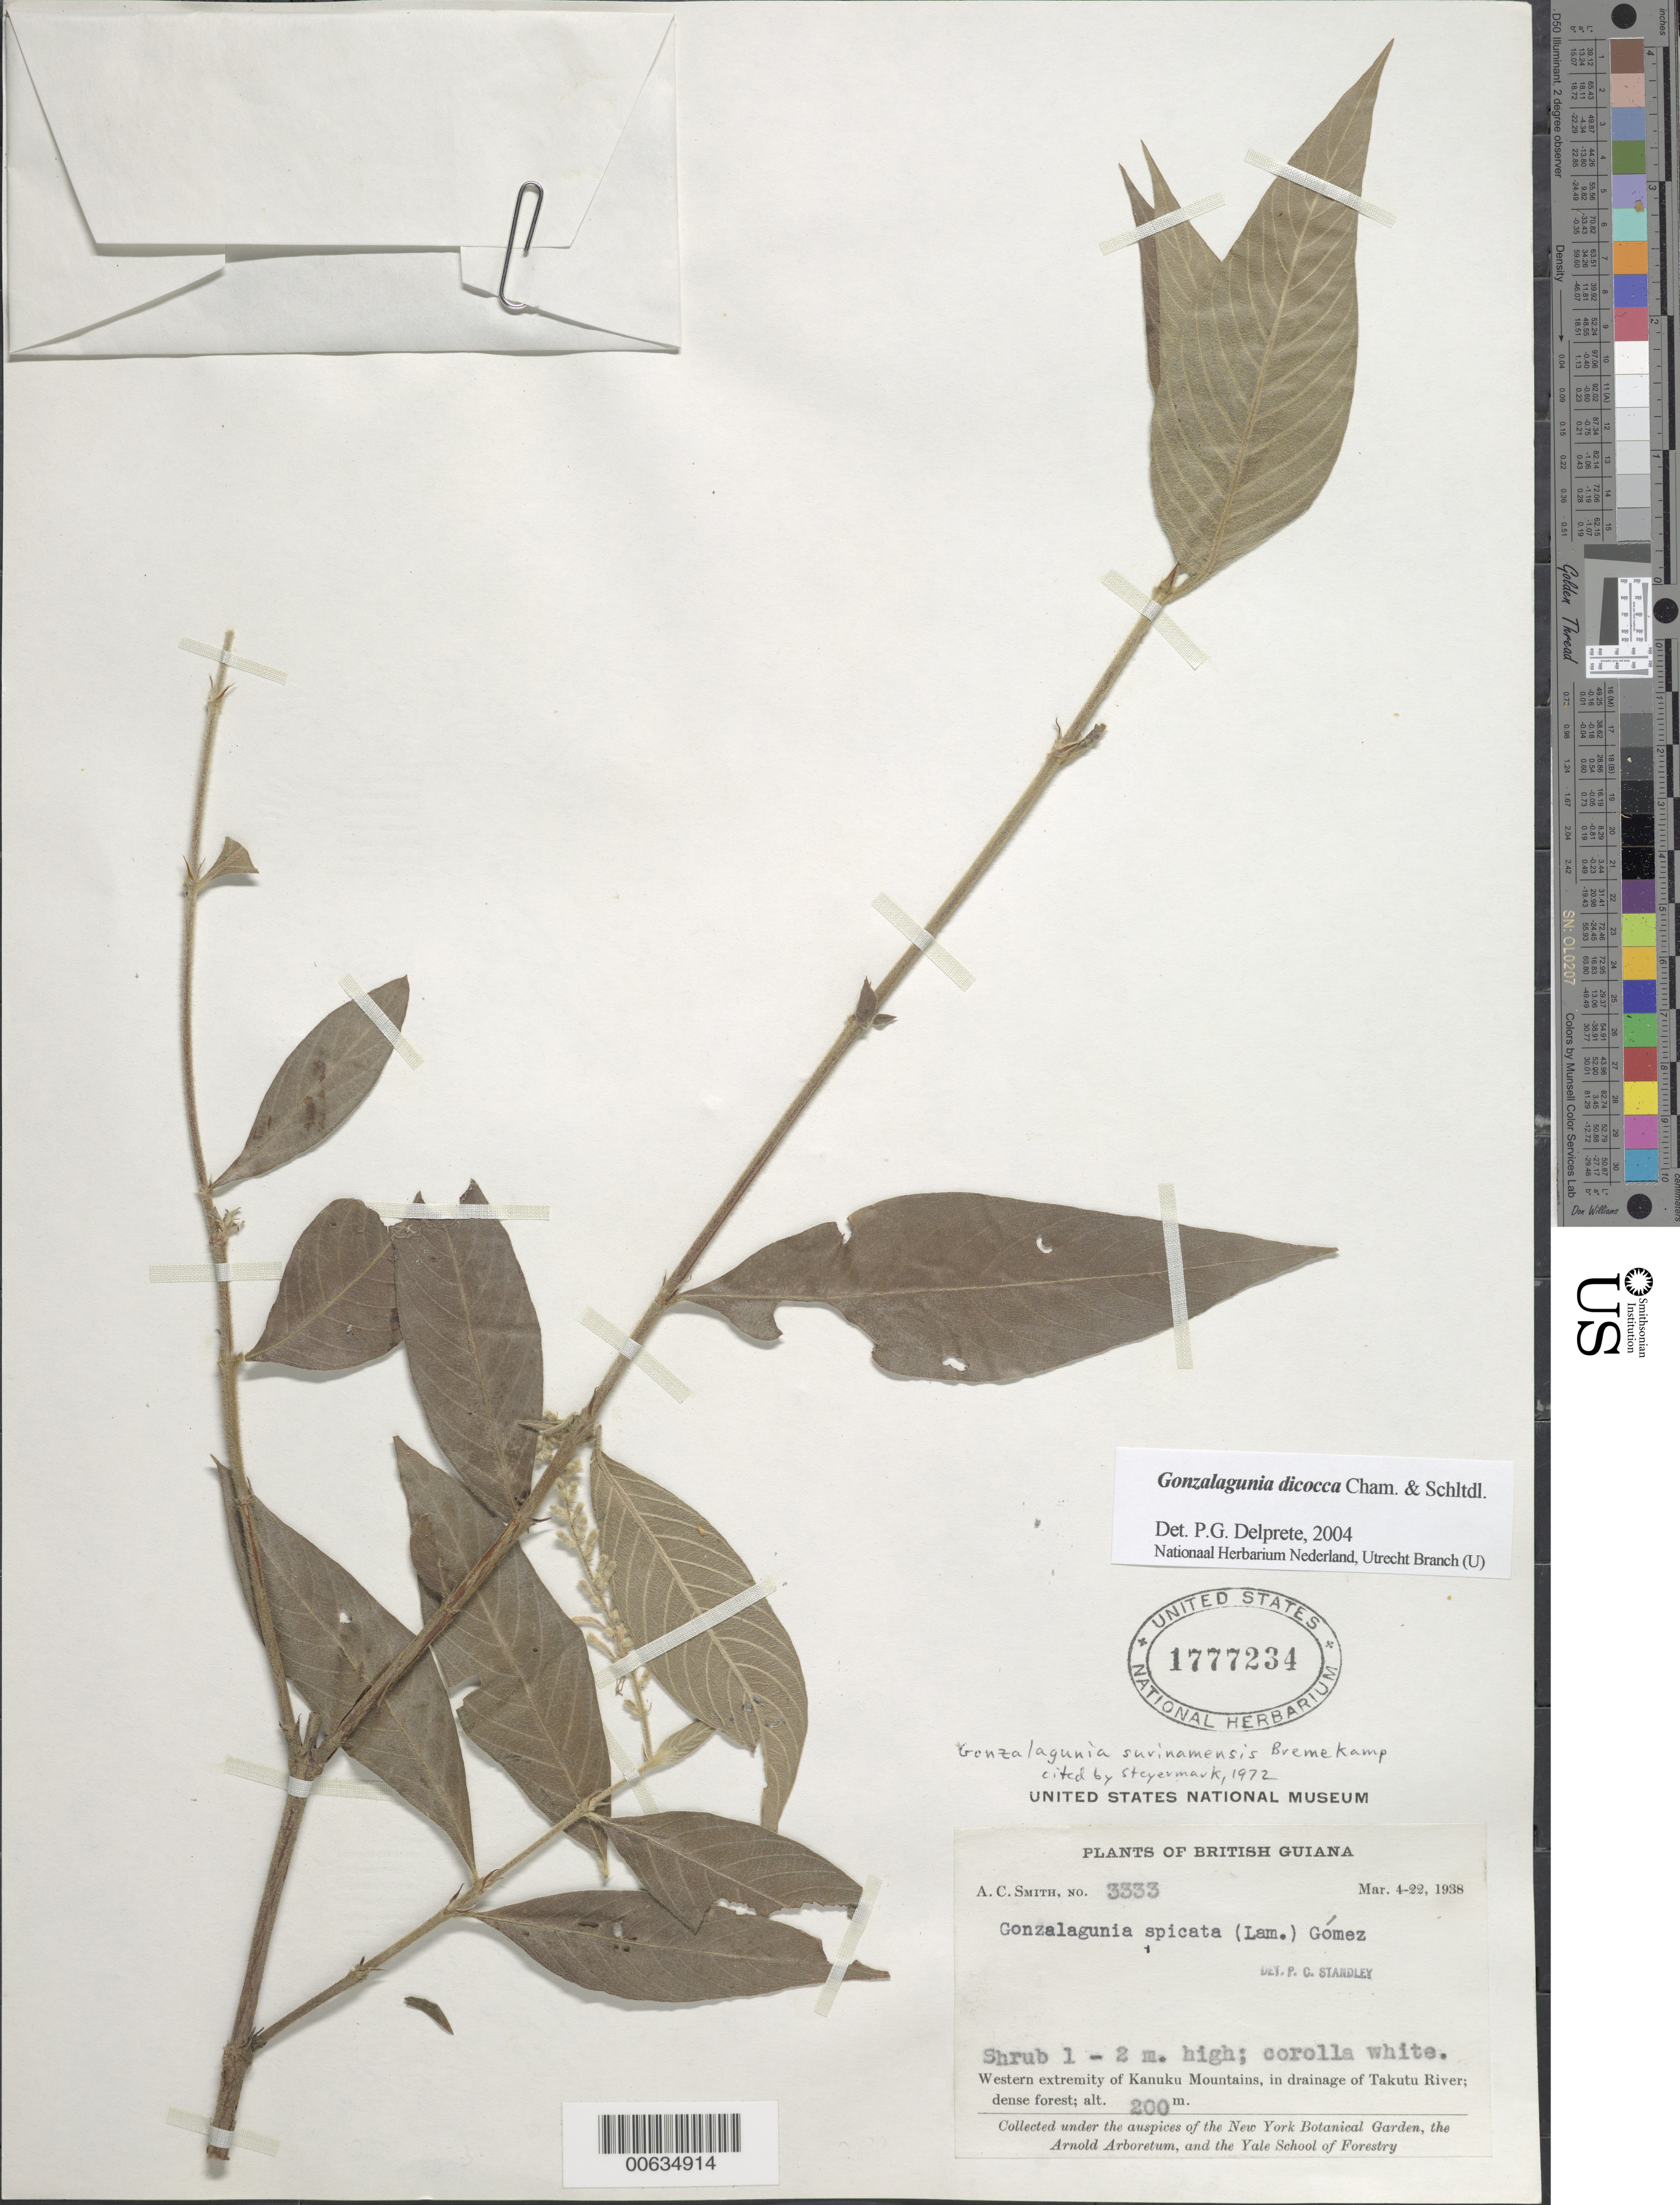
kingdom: Plantae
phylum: Tracheophyta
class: Magnoliopsida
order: Gentianales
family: Rubiaceae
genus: Gonzalagunia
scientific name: Gonzalagunia dicocca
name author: Cham. & Schltdl.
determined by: Delprete, P. G., Herb. de Guyane Cay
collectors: A. C. Smith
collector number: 3333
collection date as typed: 4-Mar-38 to 22-Mar-38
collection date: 1938-03-04/1938-03-22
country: Guyana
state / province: U. Takutu-U. Essequibo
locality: Kanuku Mts., drainage of Takutu R., western extremity of Kanuku Mountains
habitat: Dense forest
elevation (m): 200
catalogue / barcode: US 1777234